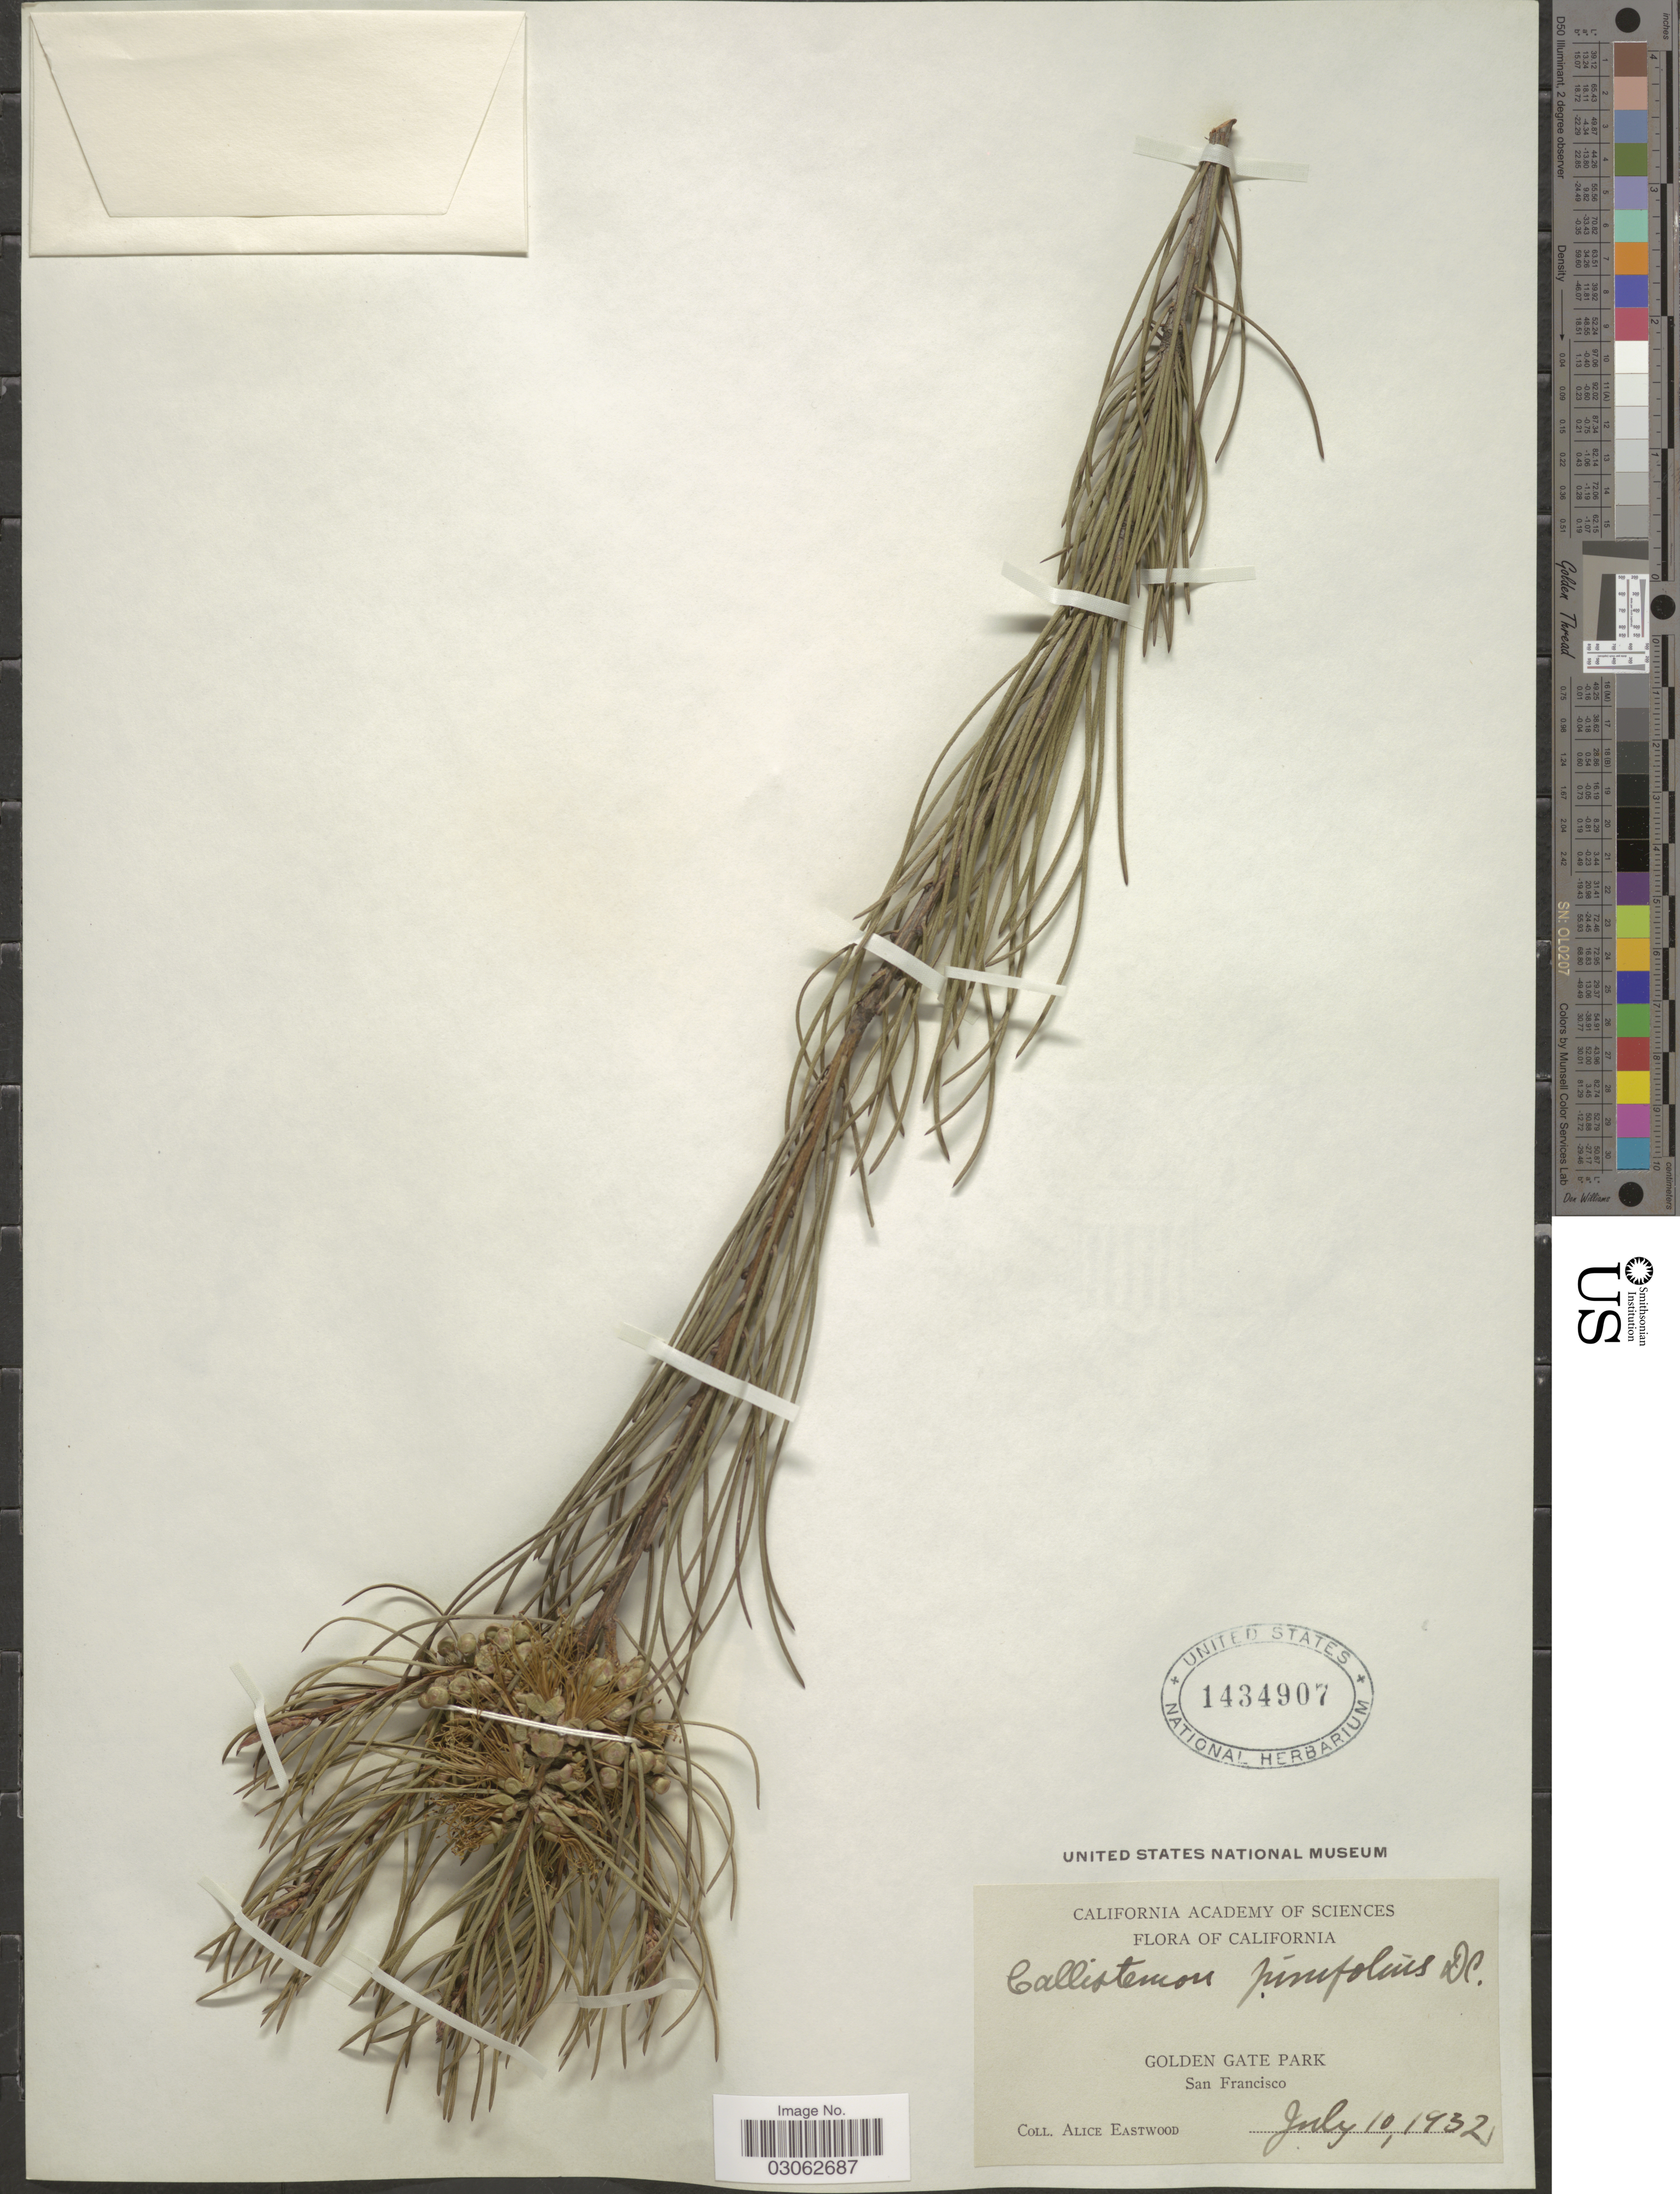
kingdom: Plantae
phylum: Tracheophyta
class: Magnoliopsida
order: Myrtales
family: Myrtaceae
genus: Callistemon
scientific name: Callistemon pinifolius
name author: (J.C. Wendl.) Sweet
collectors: A. Eastwood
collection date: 1932-07-10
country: United States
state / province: California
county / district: San Francisco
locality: Golden Gate Park, San Francisco.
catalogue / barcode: US 1434907